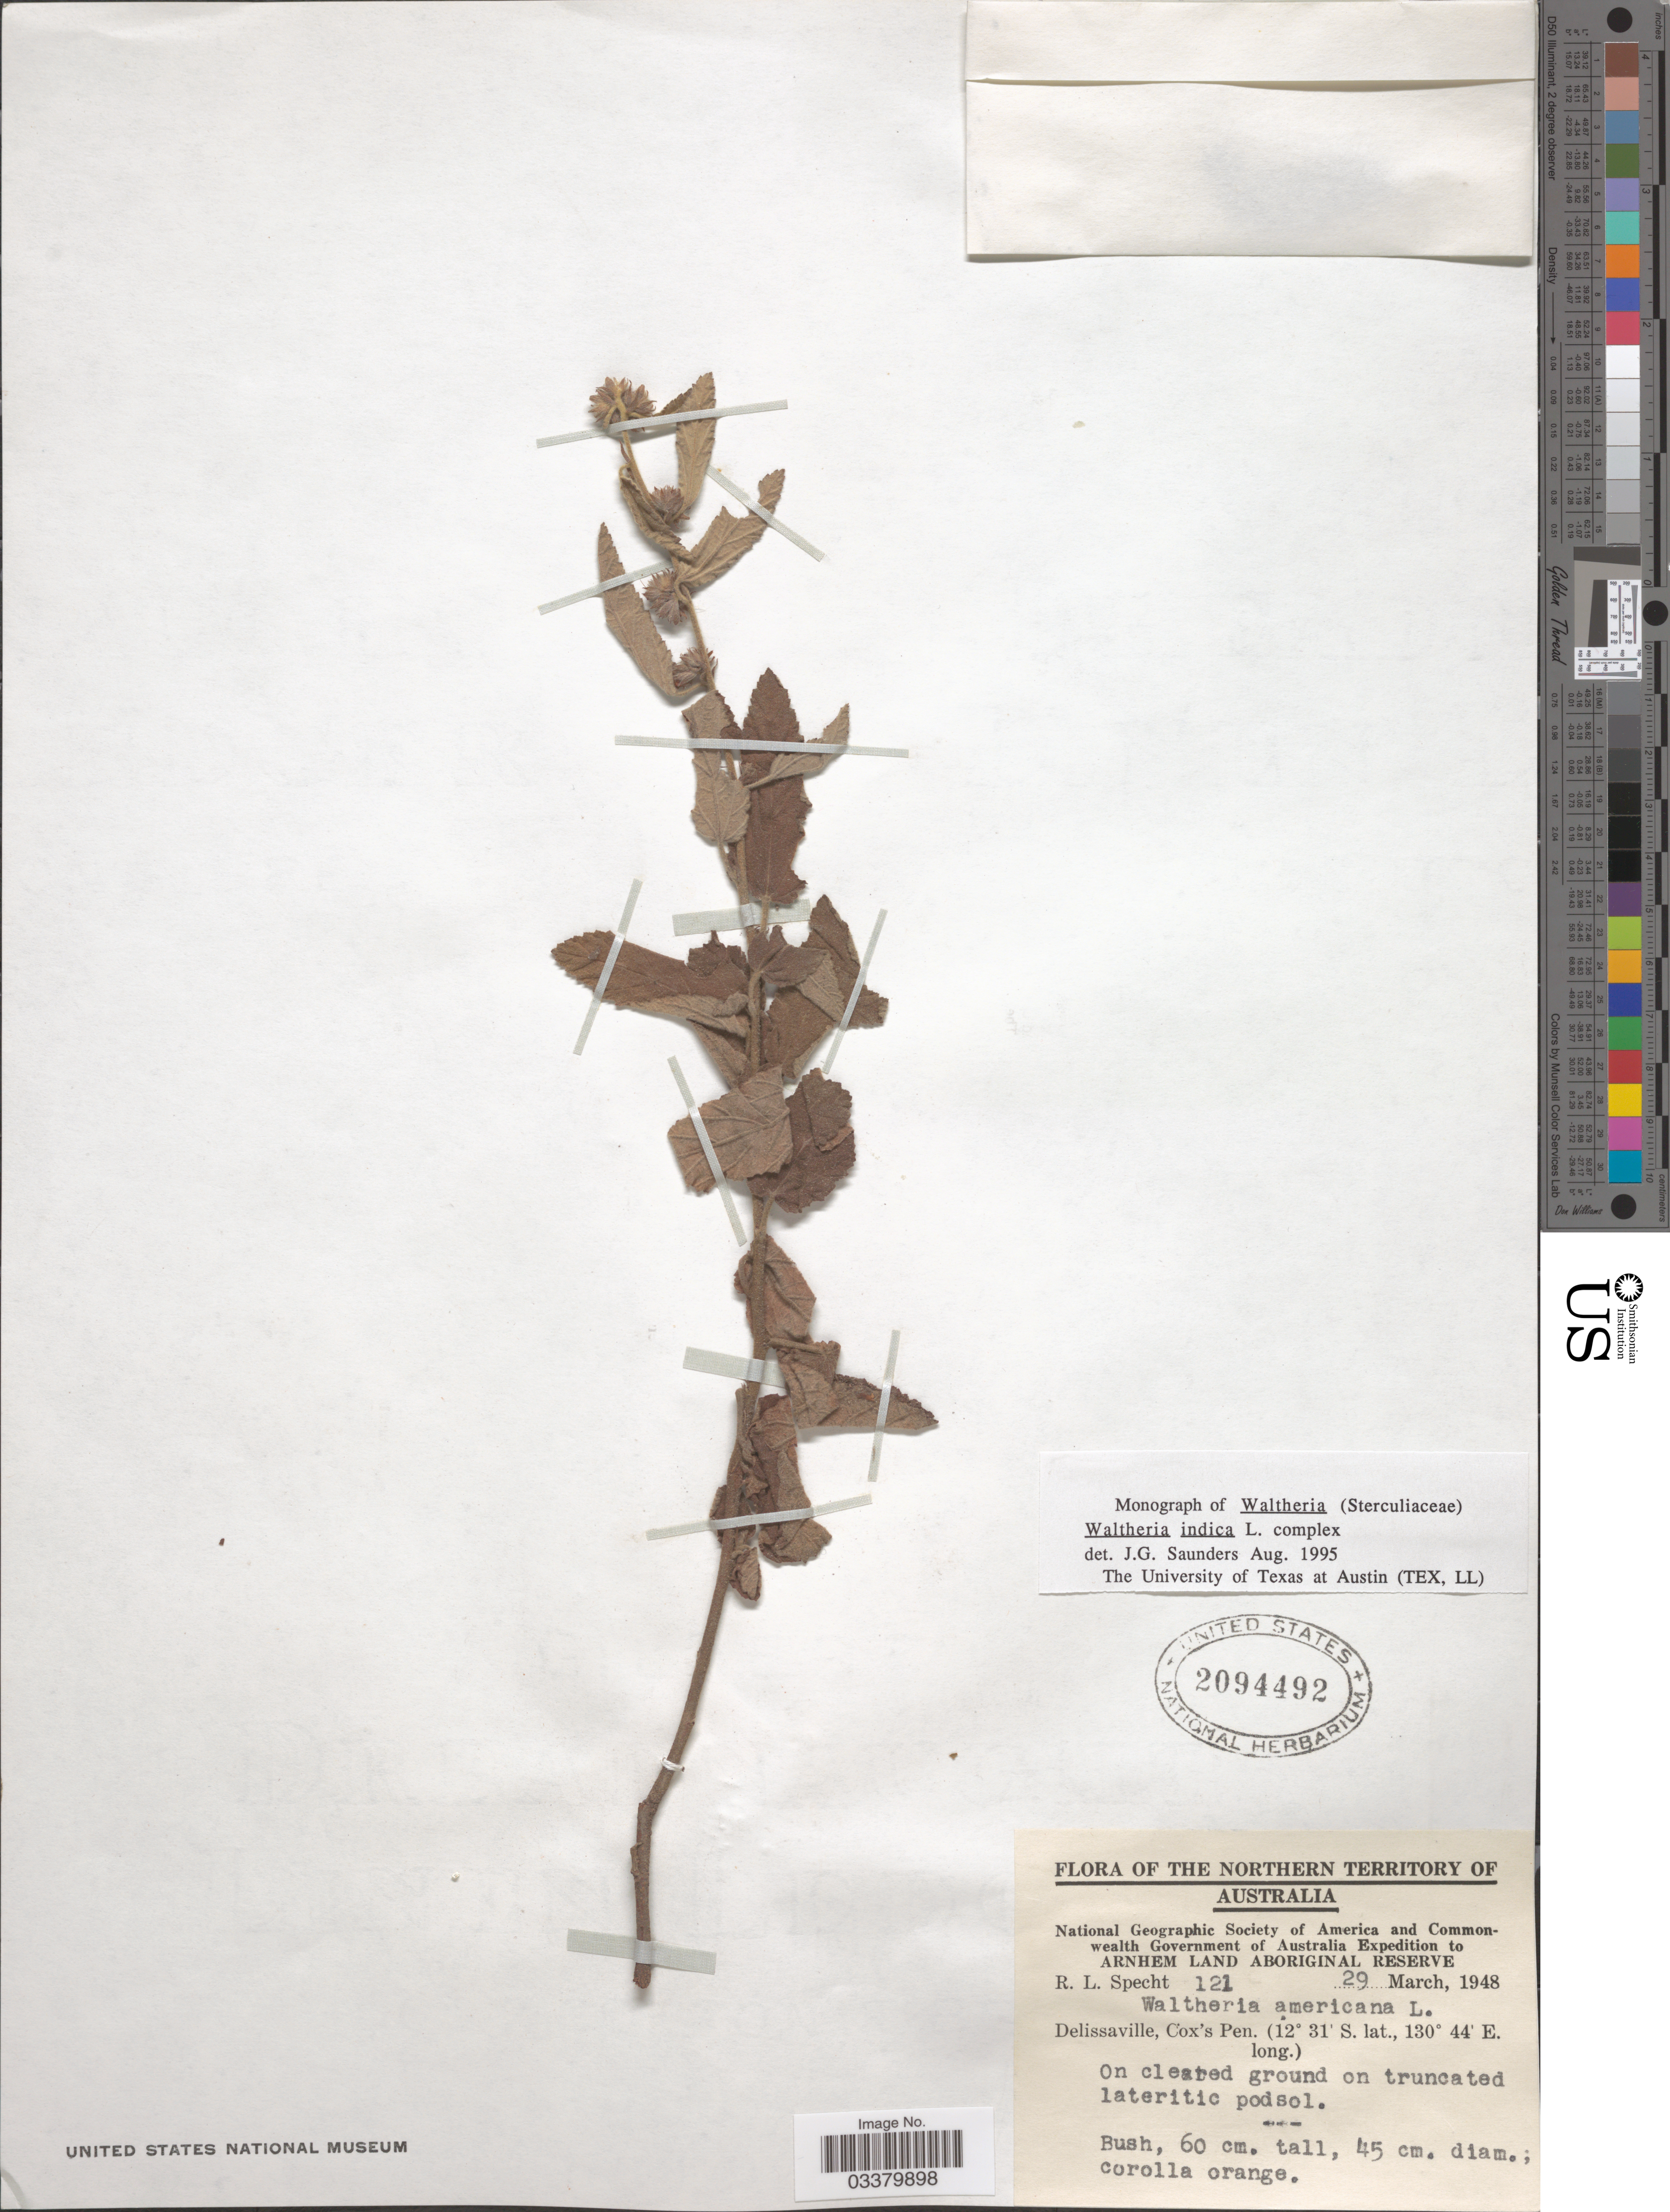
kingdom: Plantae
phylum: Tracheophyta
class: Magnoliopsida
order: Malvales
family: Malvaceae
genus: Waltheria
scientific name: Waltheria indica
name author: L.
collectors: R. L. Specht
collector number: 121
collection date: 1948-03-29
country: Australia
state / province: Northern Territory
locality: Delissaville, Cox's Pen. Arnhem Land Aboriginal Reserve.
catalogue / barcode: US 2094492